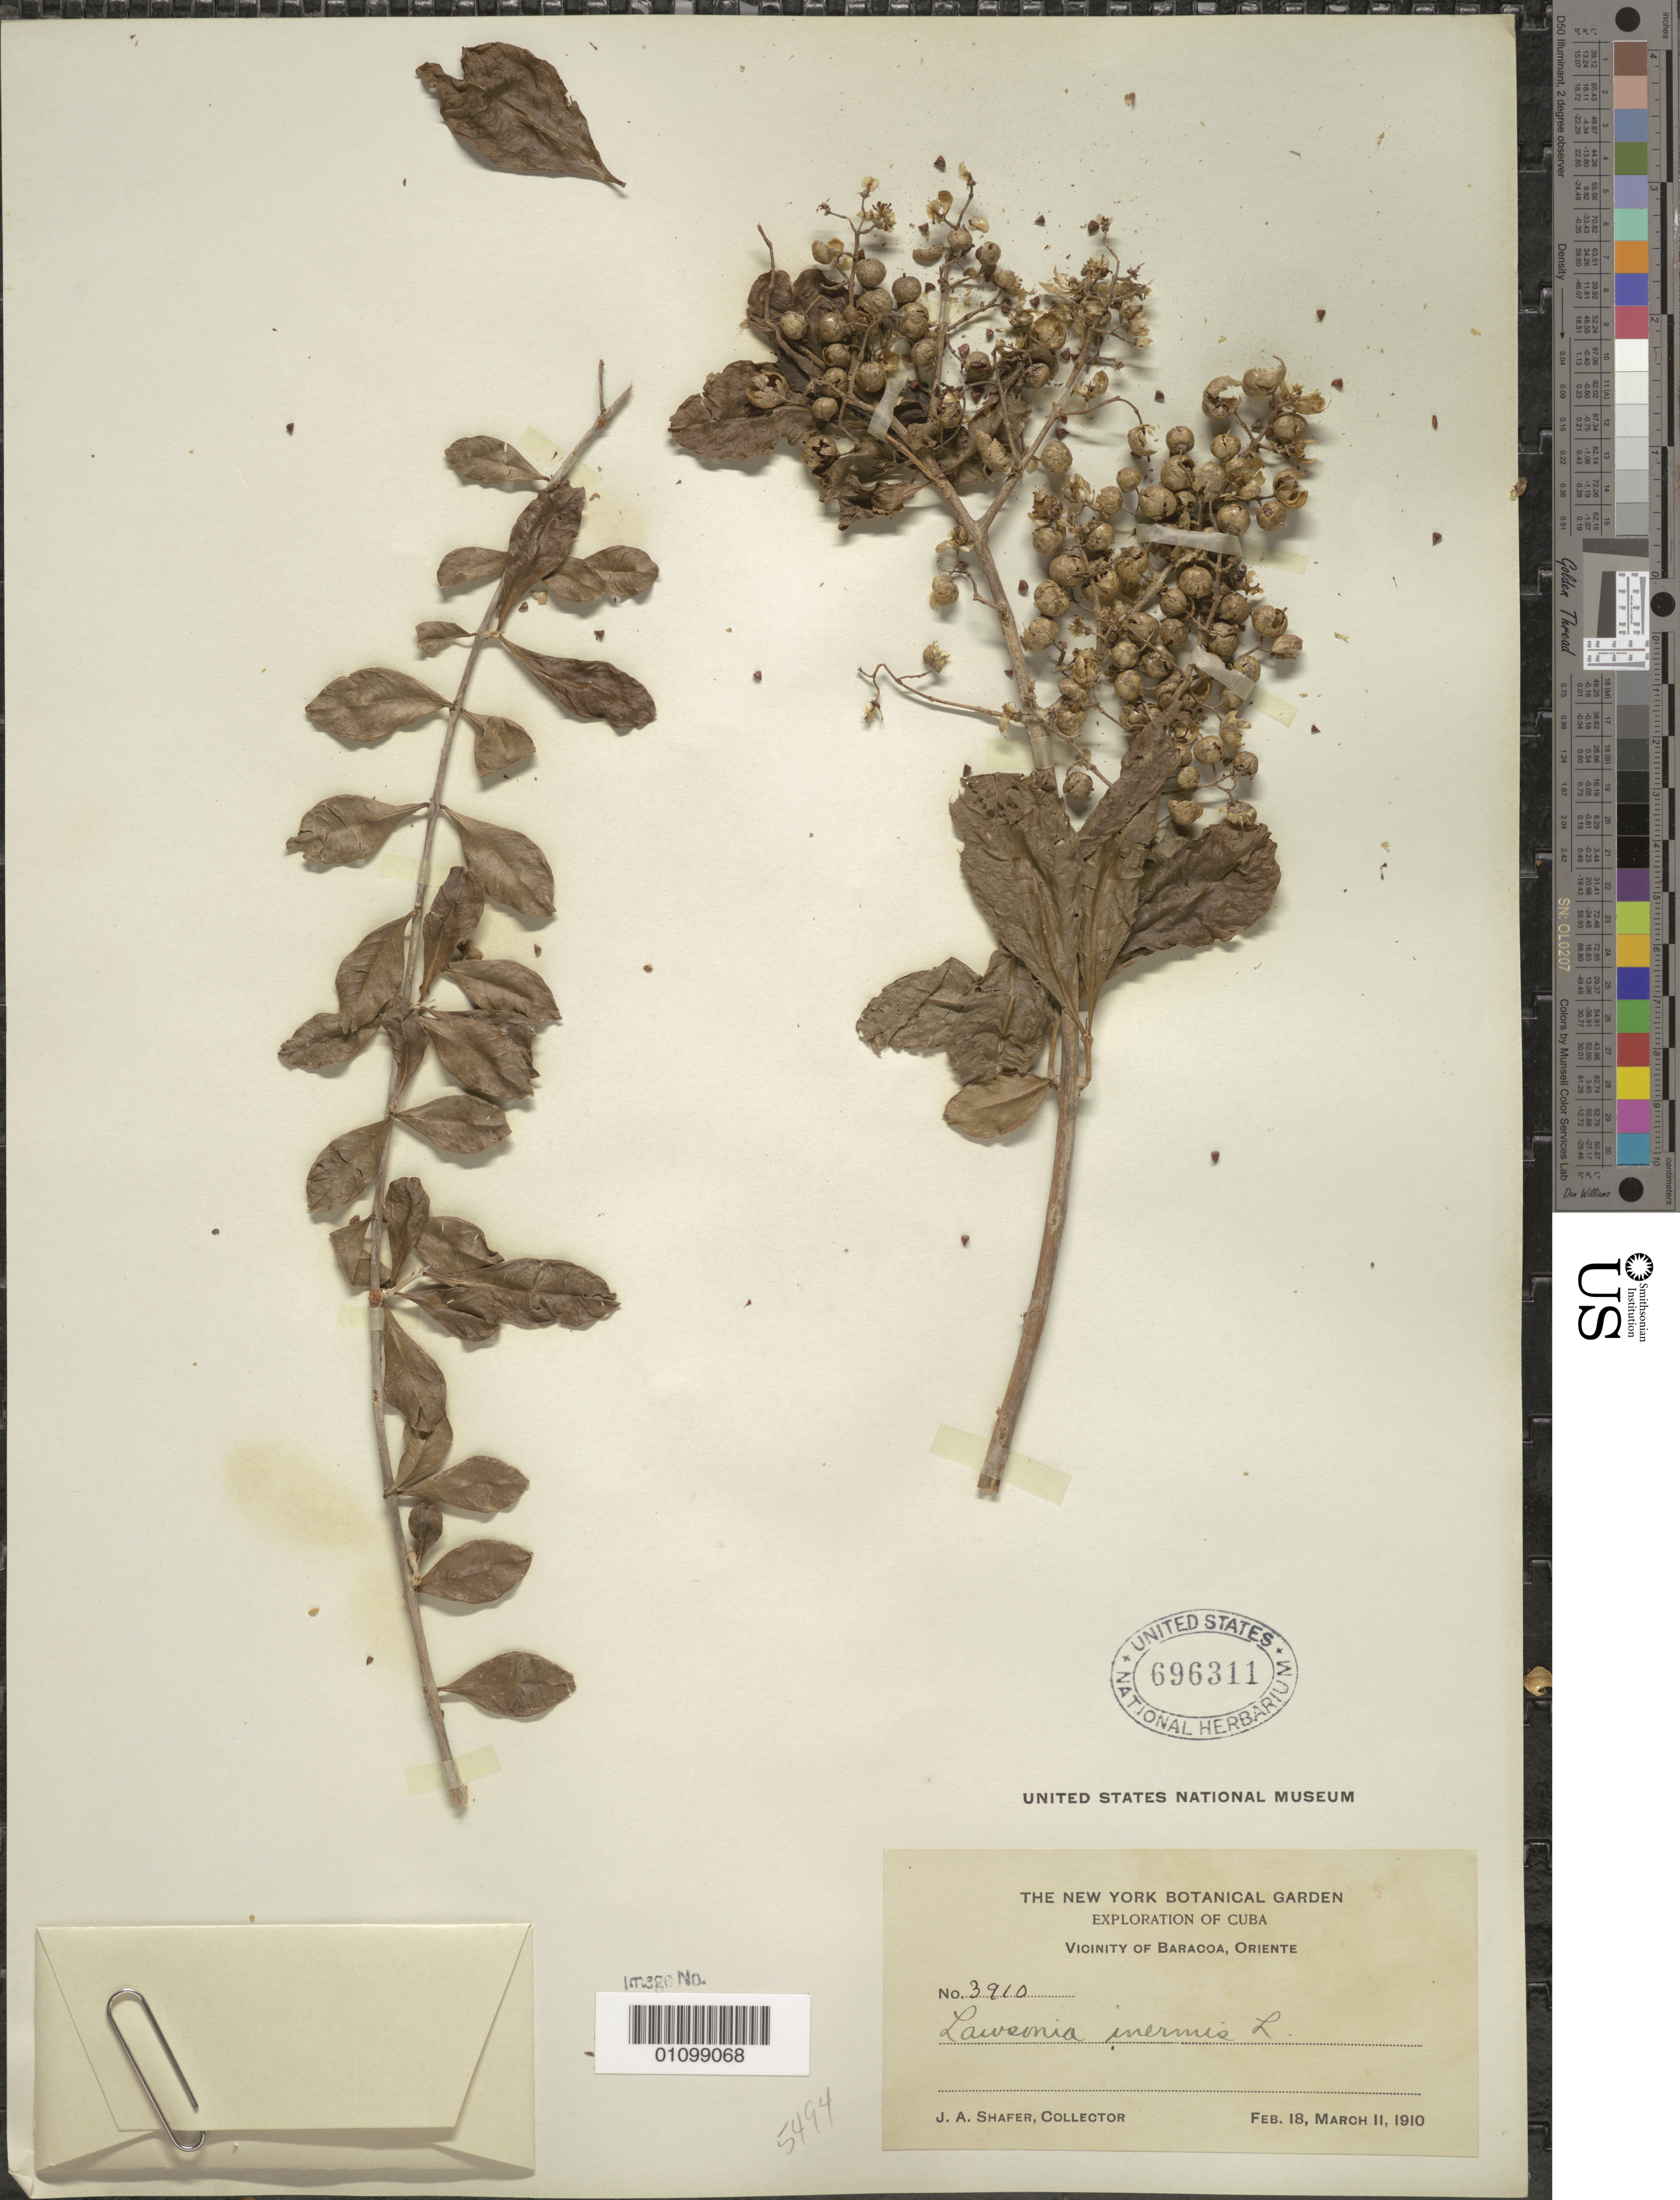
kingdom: Plantae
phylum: Tracheophyta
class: Magnoliopsida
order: Myrtales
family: Lythraceae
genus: Lawsonia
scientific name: Lawsonia inermis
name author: L.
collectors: J. A. Shafer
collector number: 3910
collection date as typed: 18 Feb 1910 and 11 Mar 1910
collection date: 1910-02-18,1910-03-11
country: Cuba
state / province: Guantanamo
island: Cuba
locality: Vicinity of Baracoa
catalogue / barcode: US 696311